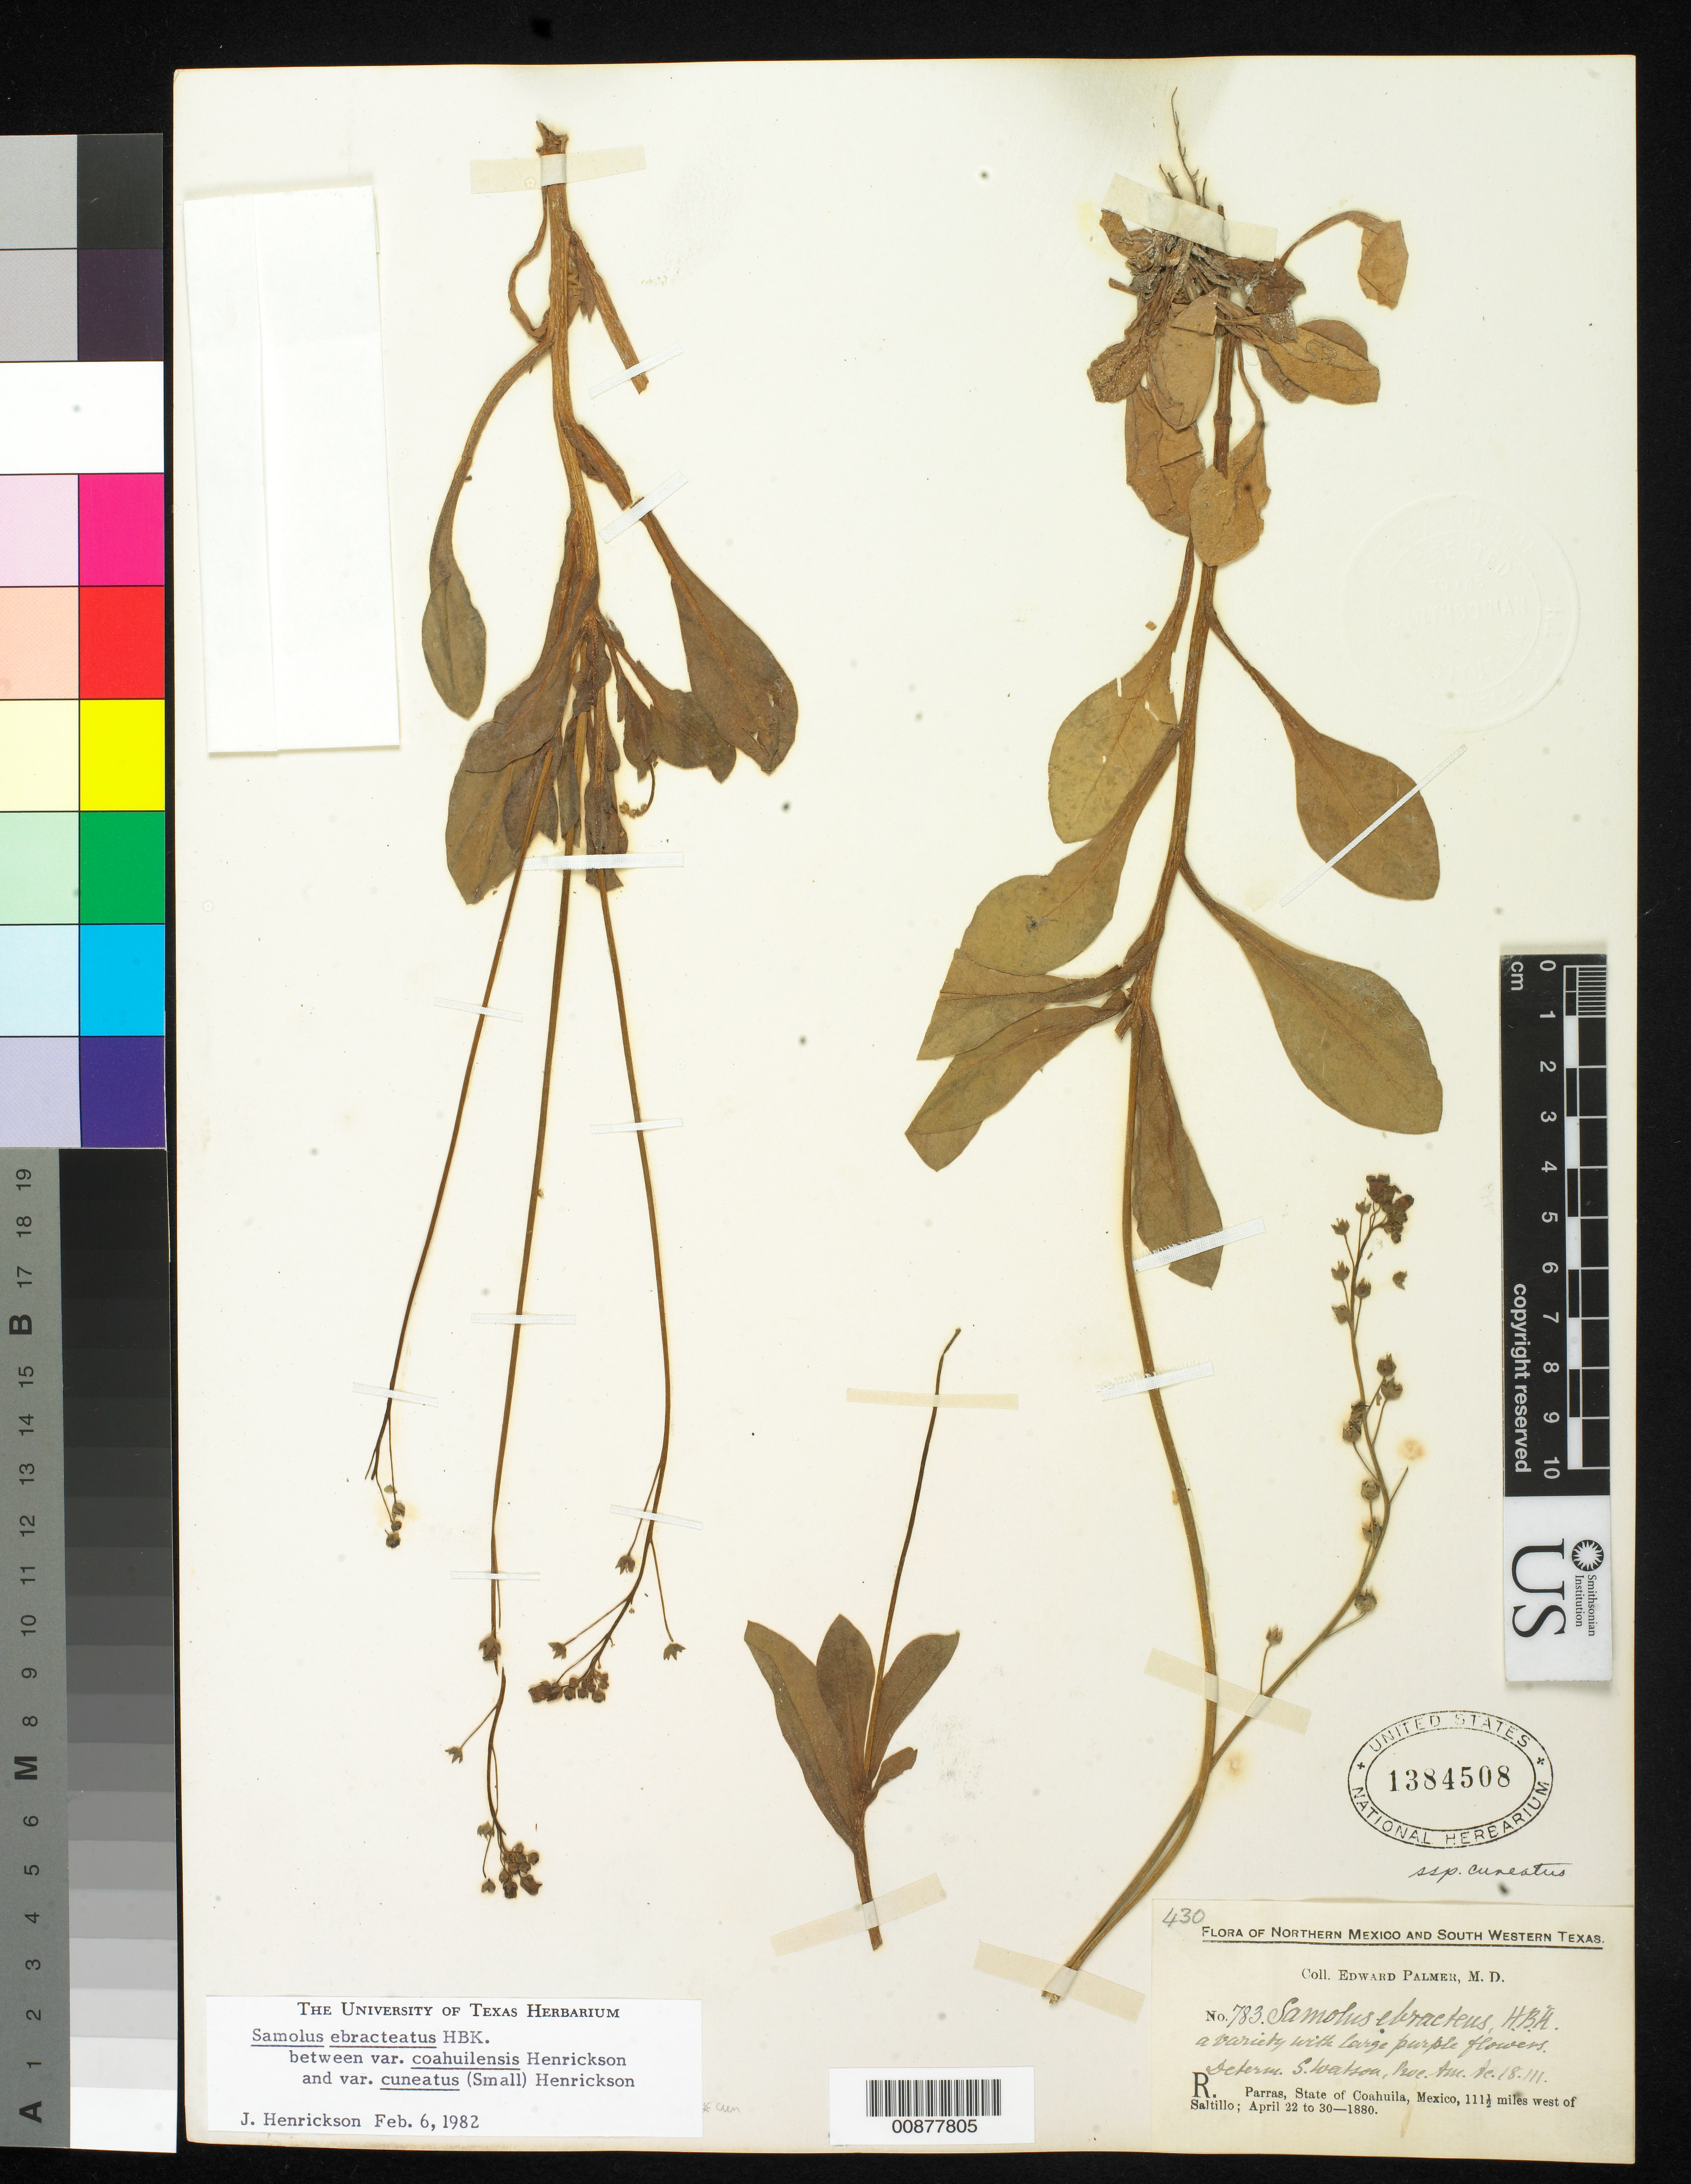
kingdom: Plantae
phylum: Tracheophyta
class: Magnoliopsida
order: Ericales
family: Primulaceae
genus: Samolus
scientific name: Samolus ebracteatus var. cuneatus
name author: (Small) Henrickson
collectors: E. Palmer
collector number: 783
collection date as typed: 22 Apr 1880 to 30 Apr 1880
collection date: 1880-04-22/1880-04-30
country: Mexico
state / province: Coahuila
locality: R. Parras, Coahuila 111½ miles west of Saltillo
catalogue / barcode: US 1384508